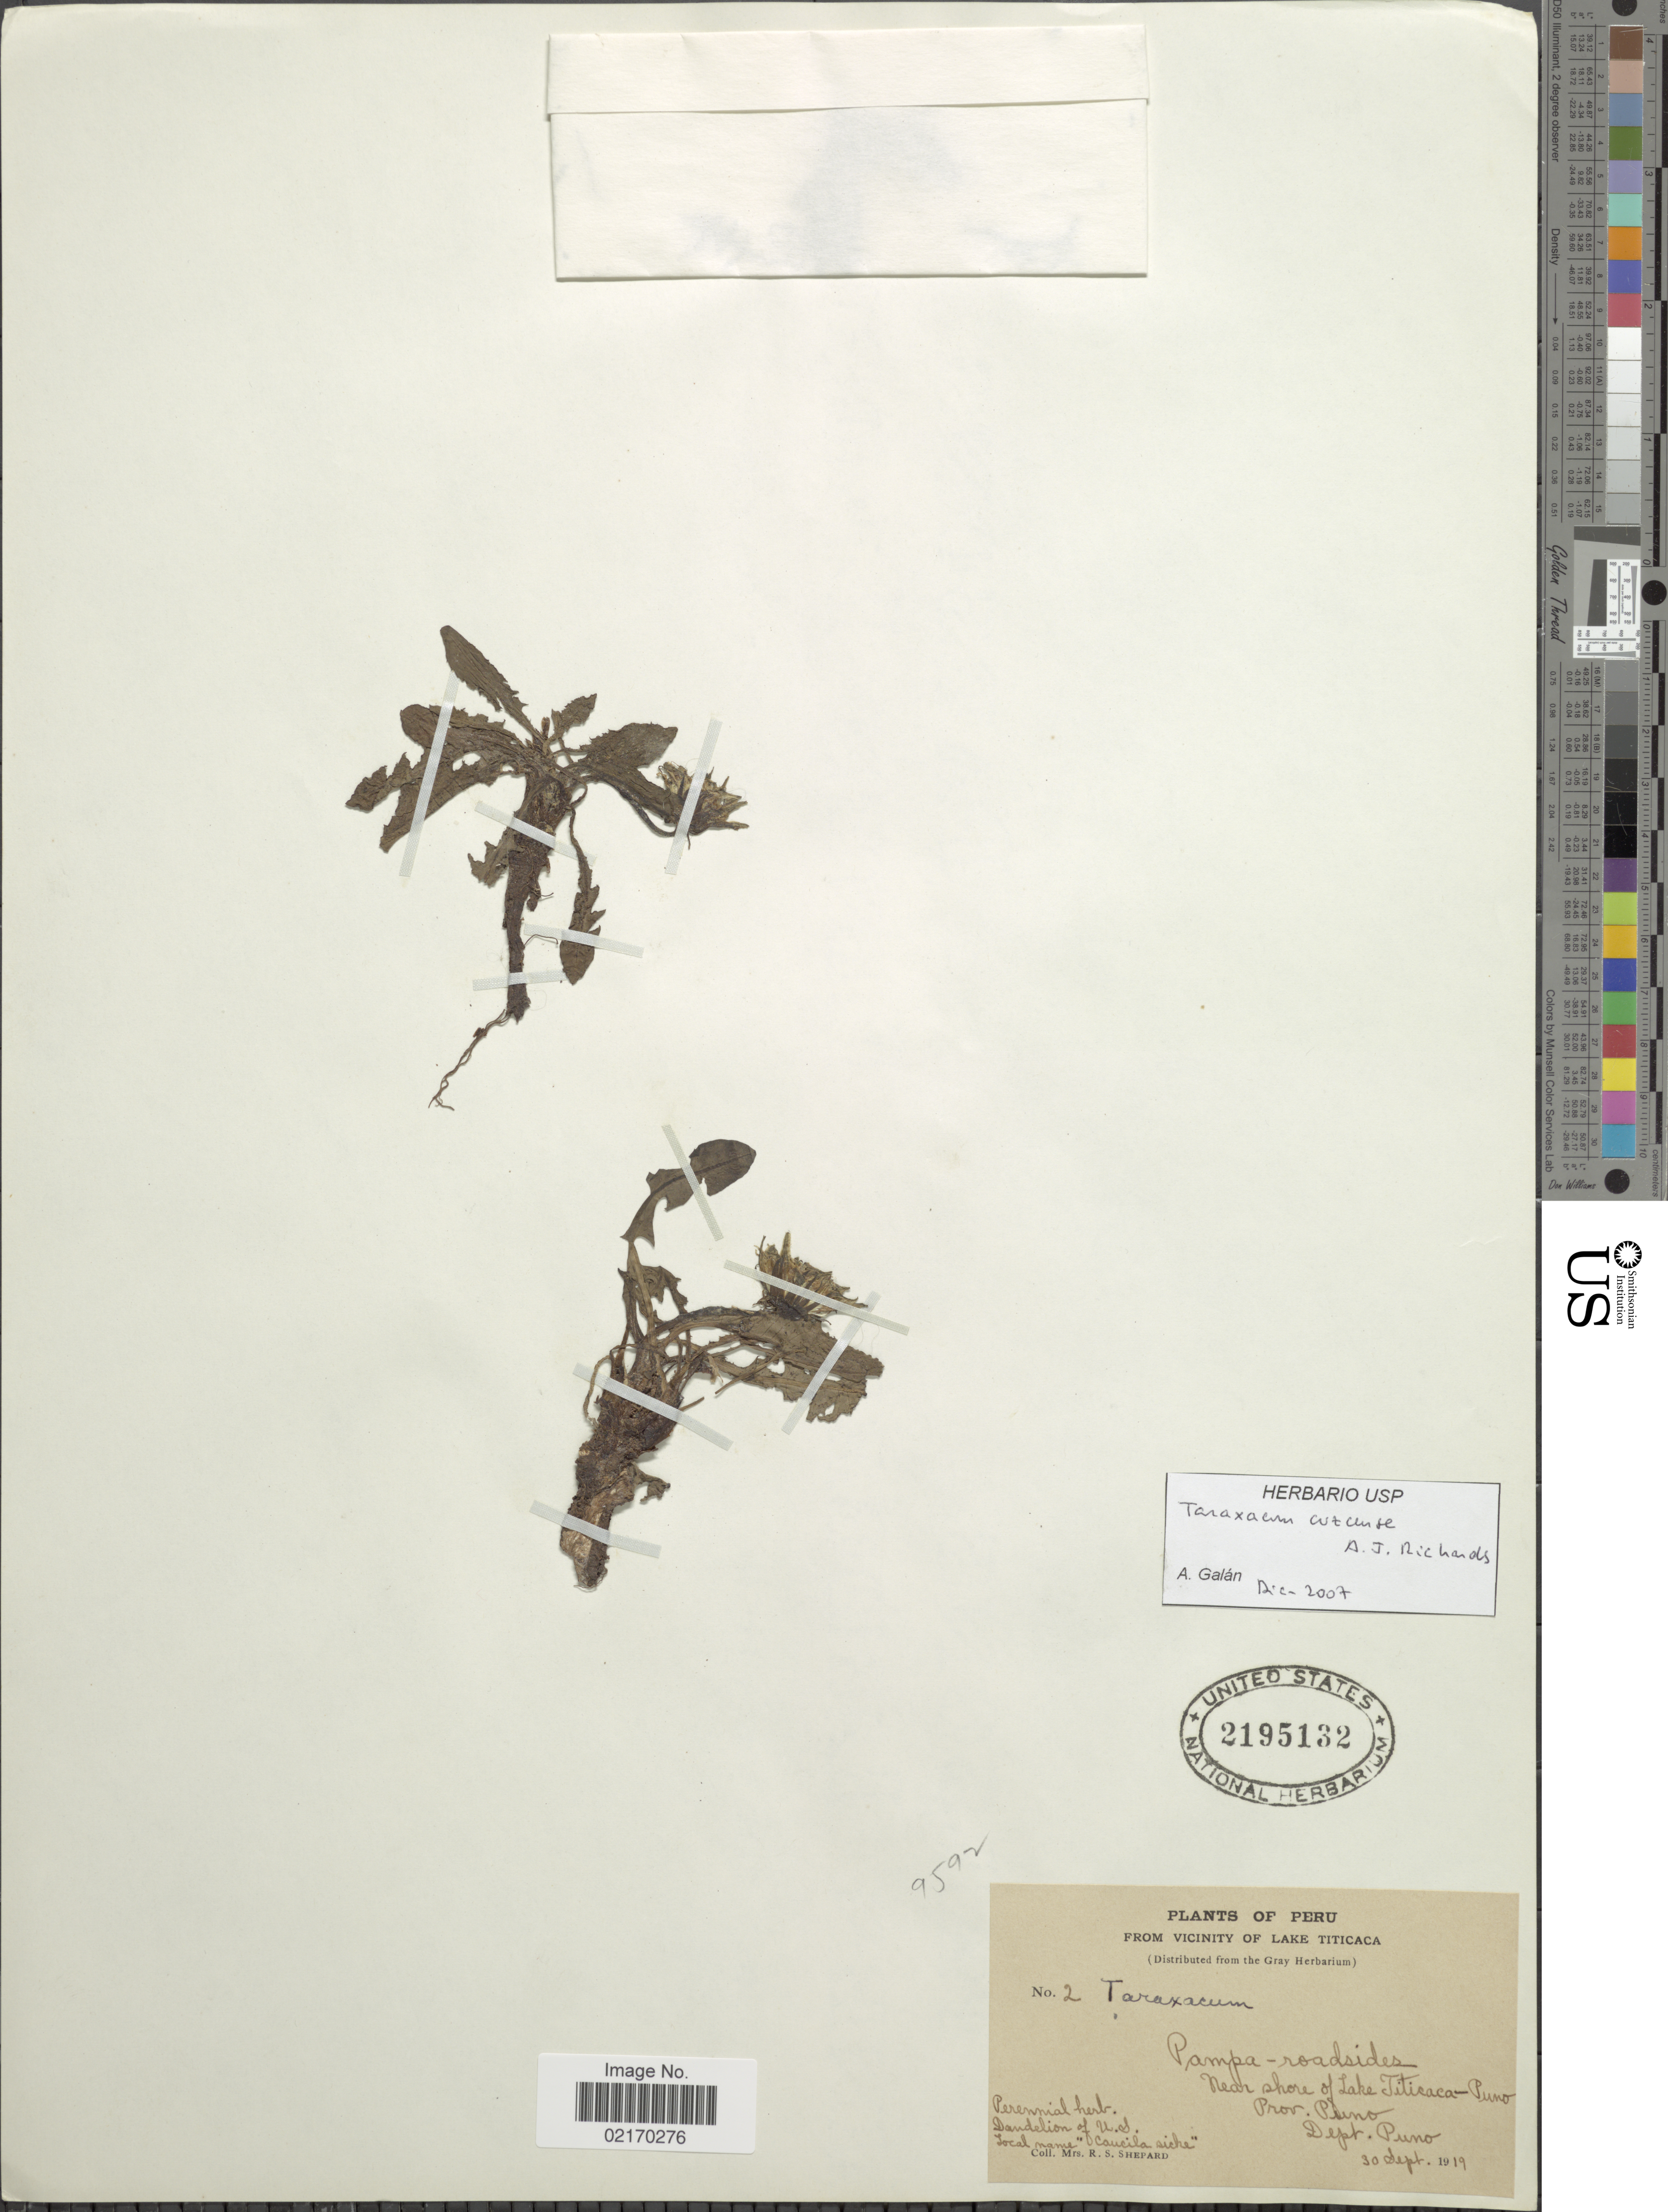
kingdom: Plantae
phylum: Tracheophyta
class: Magnoliopsida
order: Asterales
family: Asteraceae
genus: Taraxacum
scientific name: Taraxacum cuzcense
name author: A.J. Richards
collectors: R. Shepard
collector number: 2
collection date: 1919-09-30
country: Peru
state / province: Puno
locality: Vicinity of Lake Titicaca. Pampa-roadsides. Near shore of Lake Titicaca-Puno. Prov. Puno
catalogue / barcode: US 2195132